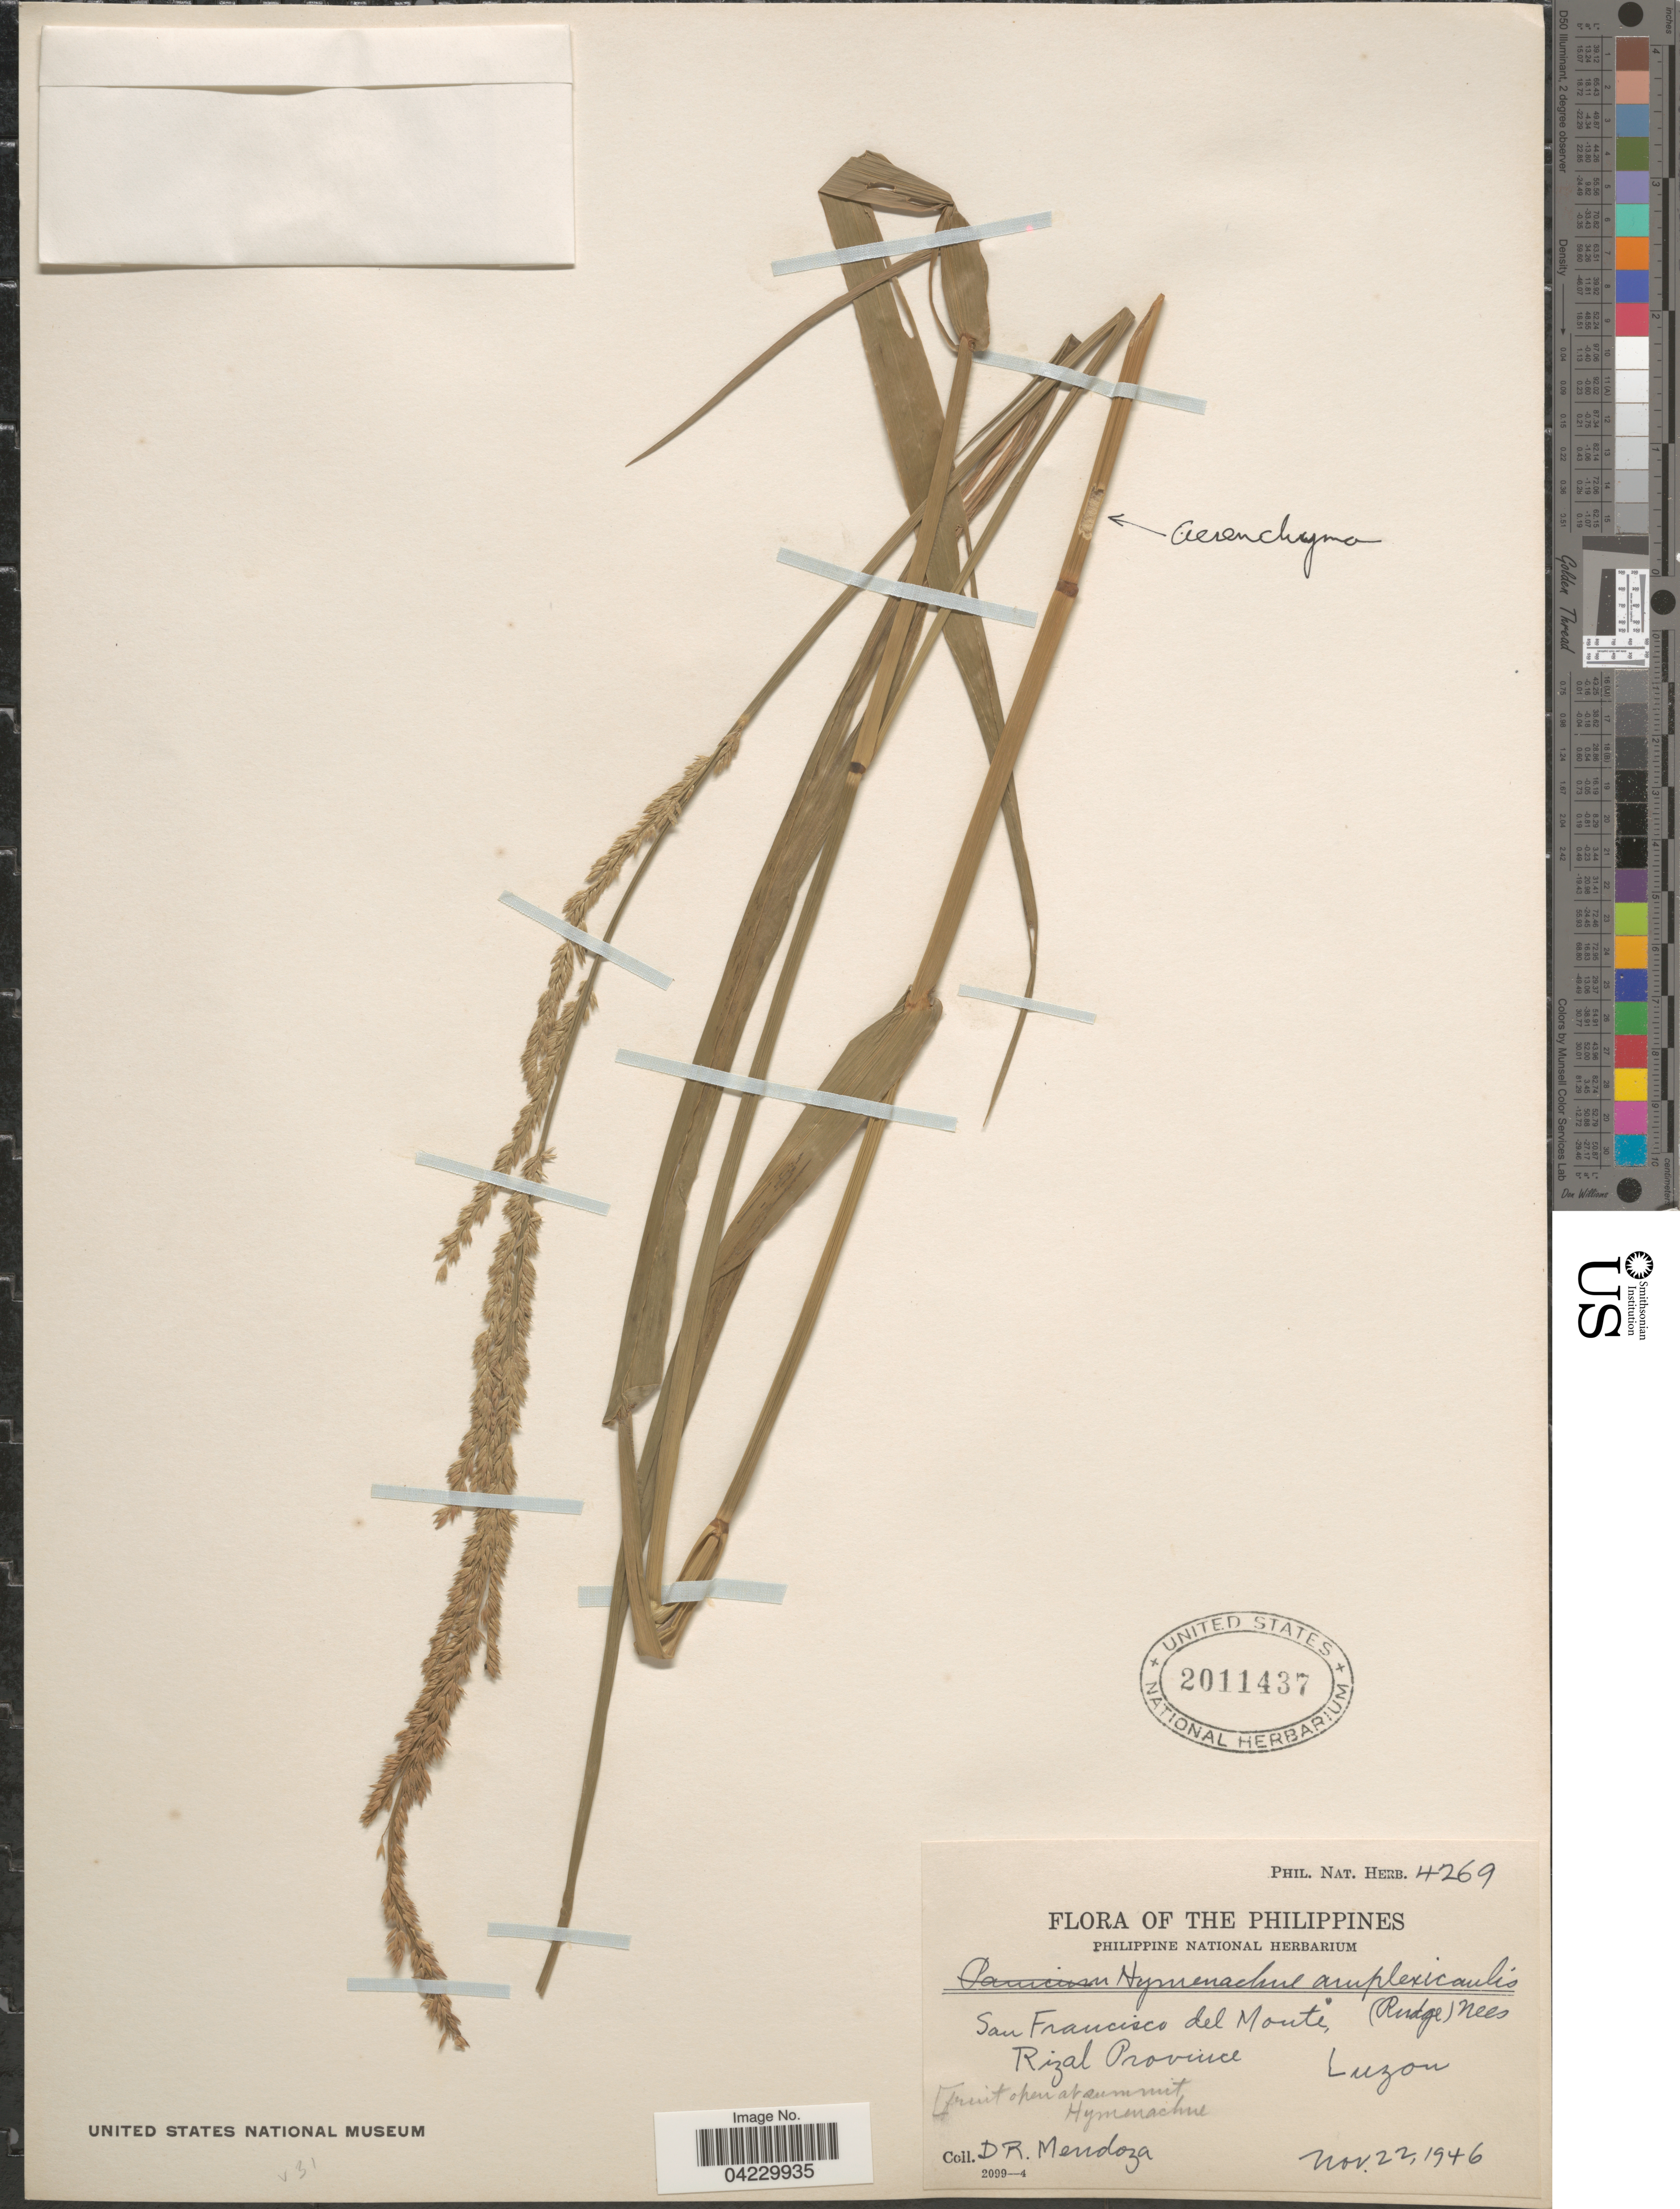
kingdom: Plantae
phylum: Tracheophyta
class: Liliopsida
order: Poales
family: Poaceae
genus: Hymenachne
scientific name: Hymenachne amplexicaulis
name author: (Rudge) Nees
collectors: D. Mendoza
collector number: Phil. Nat. Herb. 4269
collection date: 1946-11-22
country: Philippines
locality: San Francisco del Monte, Rizal Province, Luzon.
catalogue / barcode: US 2011437